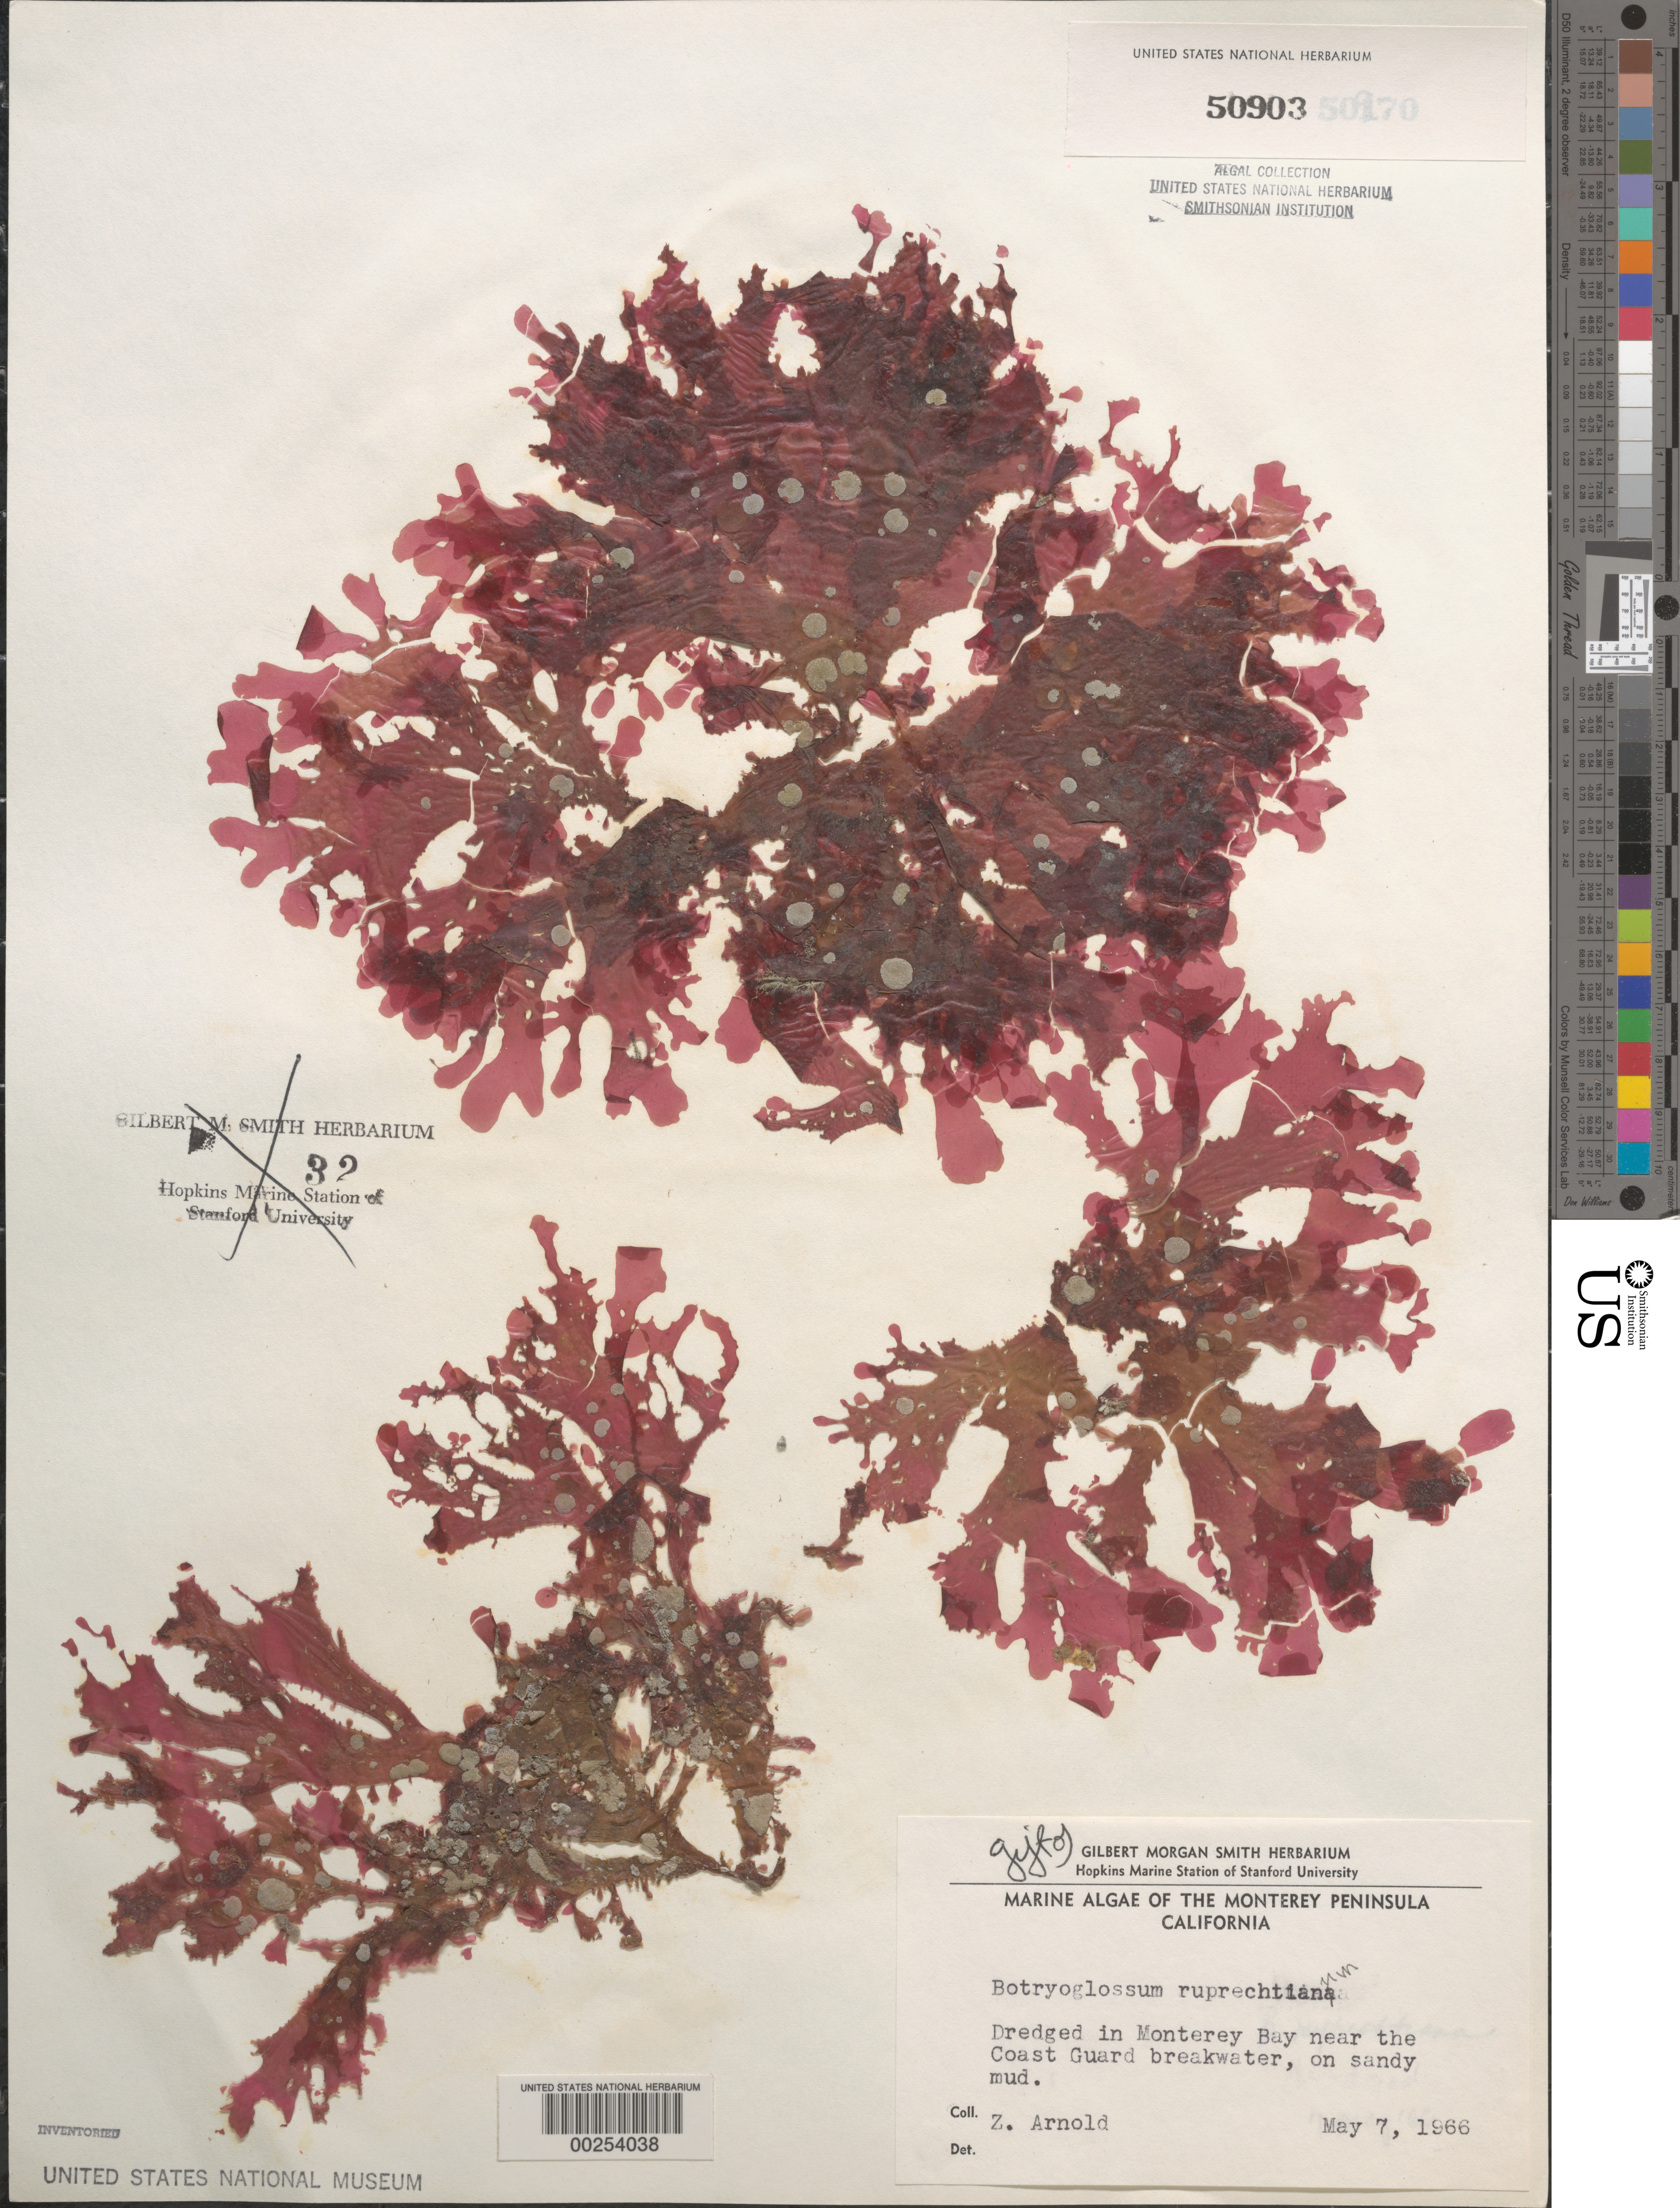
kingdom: Plantae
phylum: Rhodophyta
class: Florideophyceae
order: Ceramiales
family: Delesseriaceae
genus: Cryptopleura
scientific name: Cryptopleura ruprechtiana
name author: (J. Agardh) Kylin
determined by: Algae name updating Project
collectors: Z. M. Arnold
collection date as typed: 07 May 1966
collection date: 1966-05-07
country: United States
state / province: California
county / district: Monterey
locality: Monterey Bay, near Coast Guard breakwater, Monterey Peninsula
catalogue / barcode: US 50903